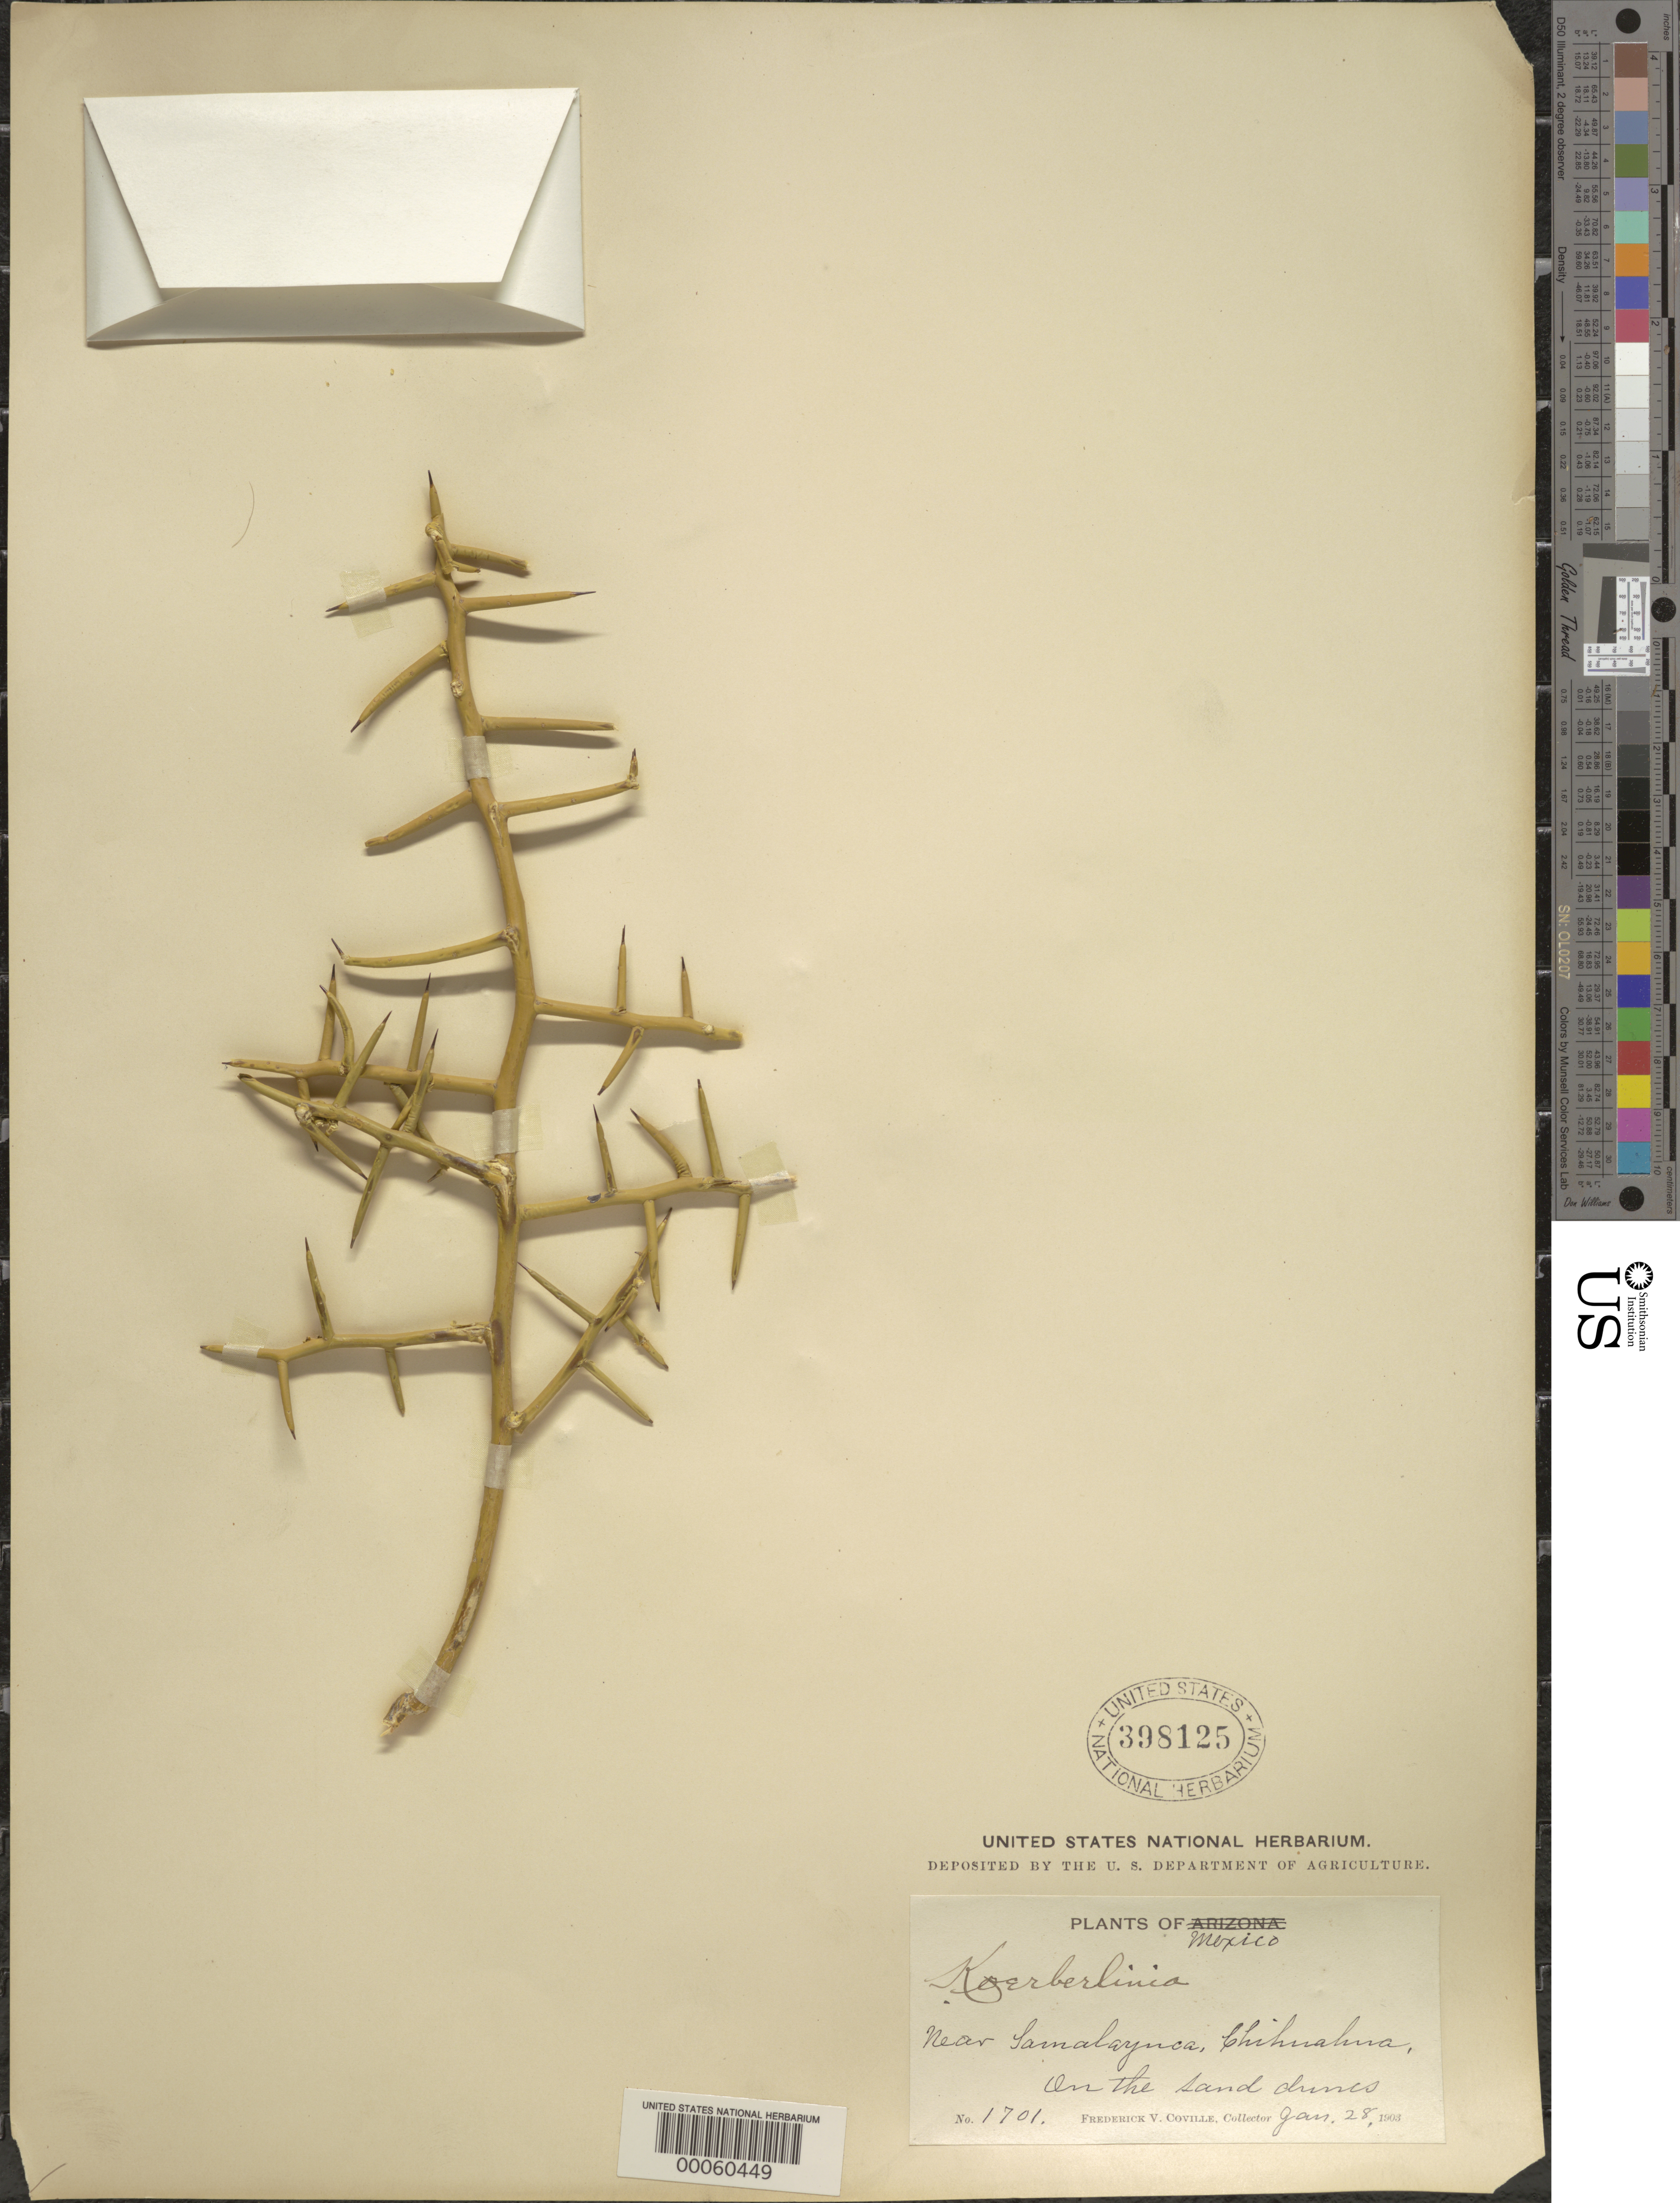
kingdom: Plantae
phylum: Tracheophyta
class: Magnoliopsida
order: Brassicales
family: Koeberliniaceae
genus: Koeberlinia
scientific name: Koeberlinia spinosa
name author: Zucc.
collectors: F. V. Coville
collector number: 1701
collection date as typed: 28 Jan 1903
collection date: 1903-01-28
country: Mexico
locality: Near (l?)amalaunca, Chihuahua on the sand dunes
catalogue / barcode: US 39812515